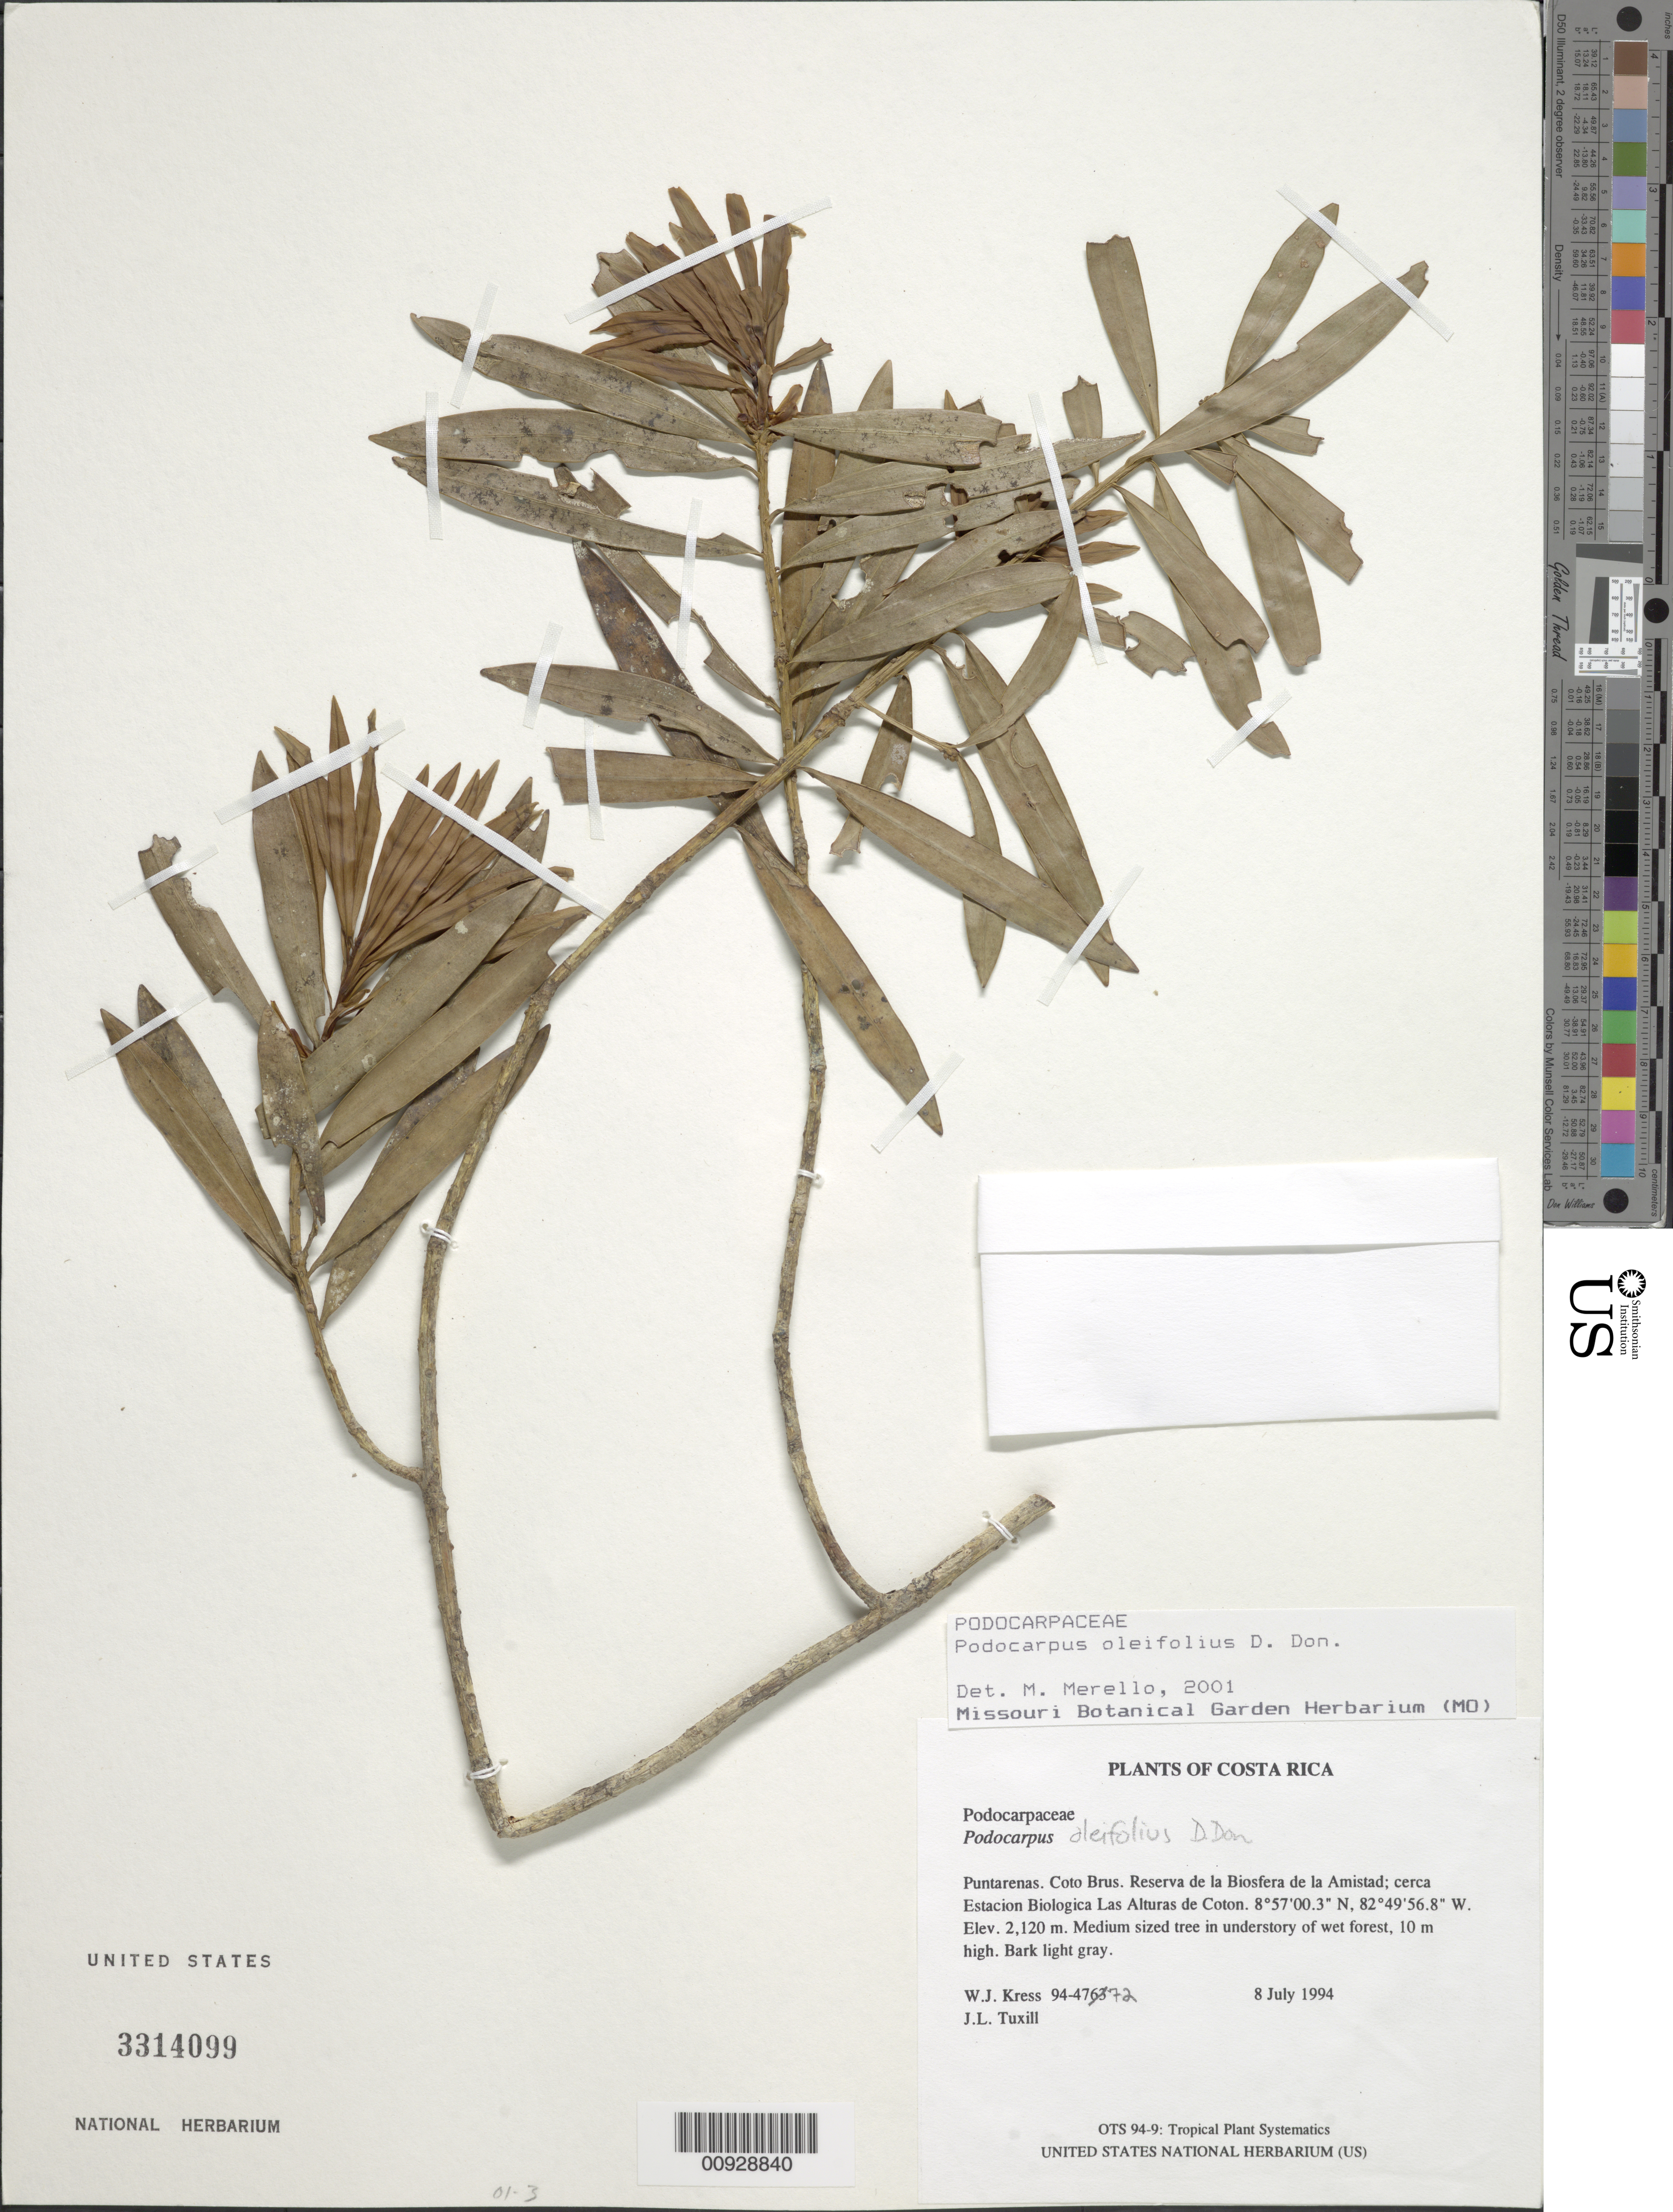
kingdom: Plantae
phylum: Tracheophyta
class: Pinopsida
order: Pinales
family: Podocarpaceae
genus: Podocarpus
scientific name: Podocarpus oleifolius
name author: D. Don ex Lamb.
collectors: W. J. Kress & Tuxill, J. L.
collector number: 94-4772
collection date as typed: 08 Jul 1994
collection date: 1994-07-08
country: Costa Rica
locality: Puntarenas. Coto Brus. Reserva de la Biosfera de la Amistad; cerca Estación Biológica Las Alturas de Coton.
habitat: Understory of wet forest.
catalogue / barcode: US 3314099